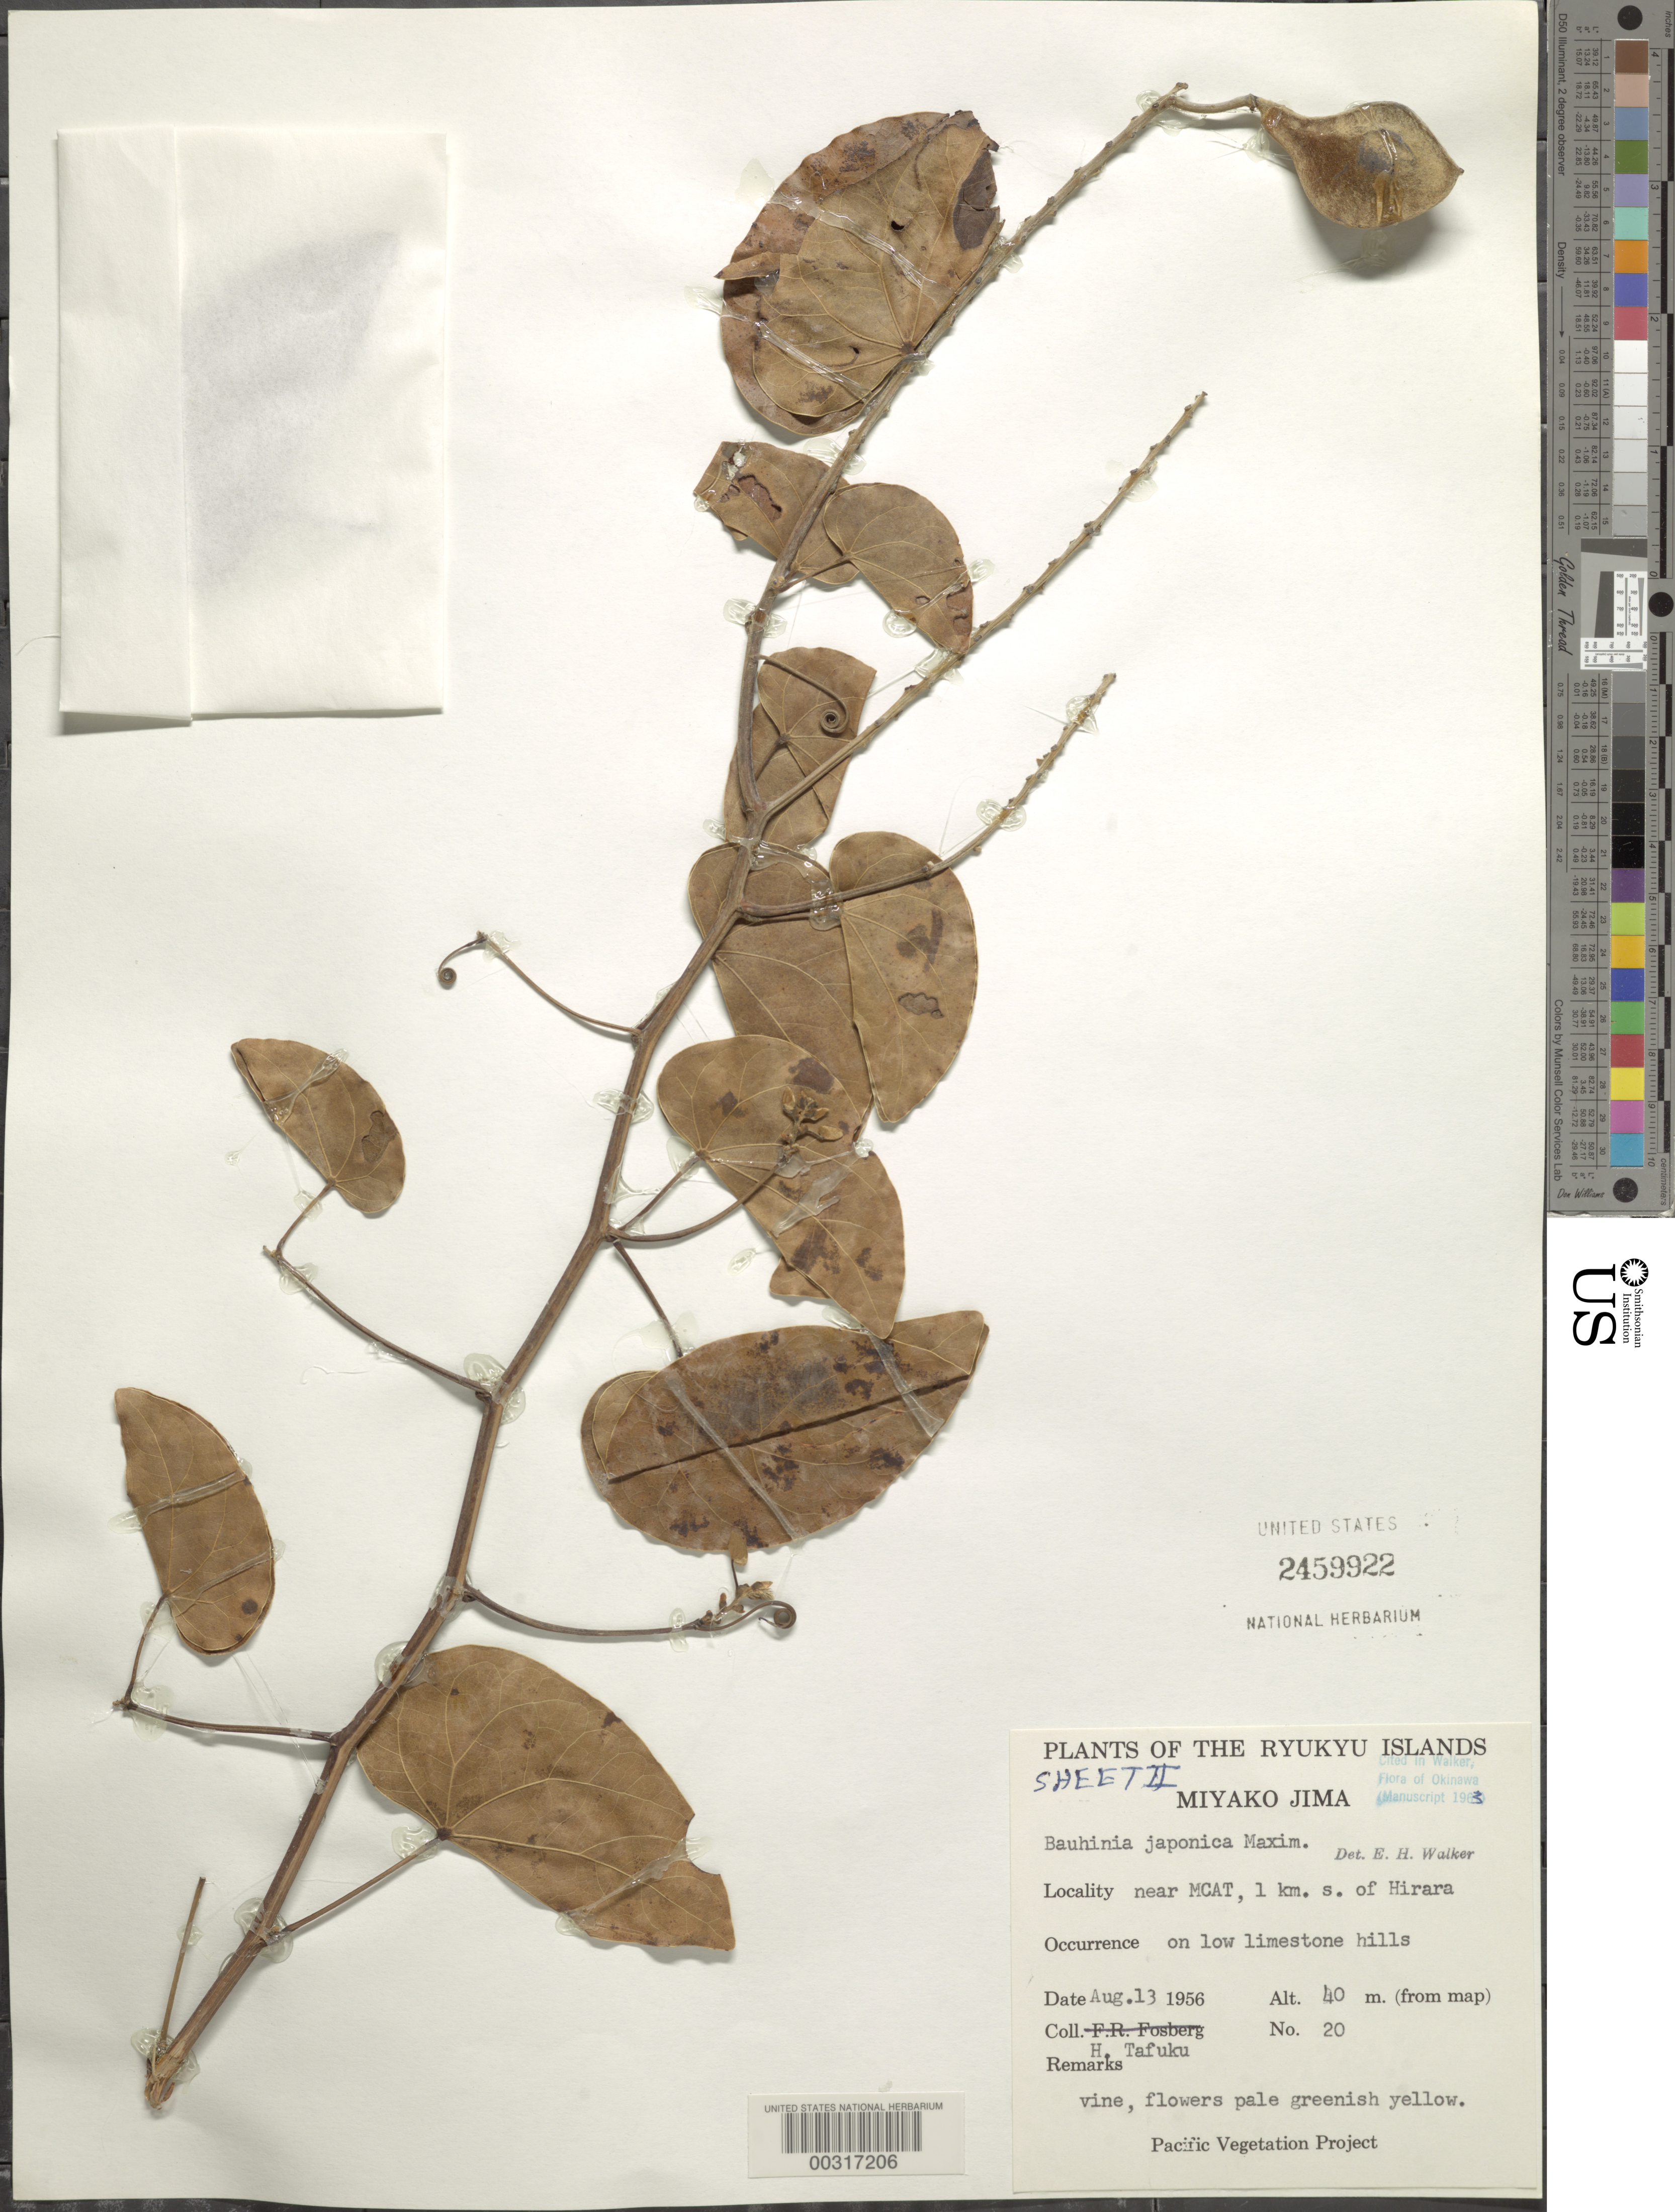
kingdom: Plantae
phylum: Tracheophyta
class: Magnoliopsida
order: Fabales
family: Fabaceae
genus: Phanera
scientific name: Phanera japonica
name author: (Maxim.) H. Ohashi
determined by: U.S. National Herbarium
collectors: H. Tafuku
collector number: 20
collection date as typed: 13 Aug 1956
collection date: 1956-08-13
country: Japan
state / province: Okinawa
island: Miyako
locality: Sakishima is.; miyako jima; near mcat, 1 km s of hirara [SAKISHIMA IS.]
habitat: On low limestone hills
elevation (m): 40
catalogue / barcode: US 2459922